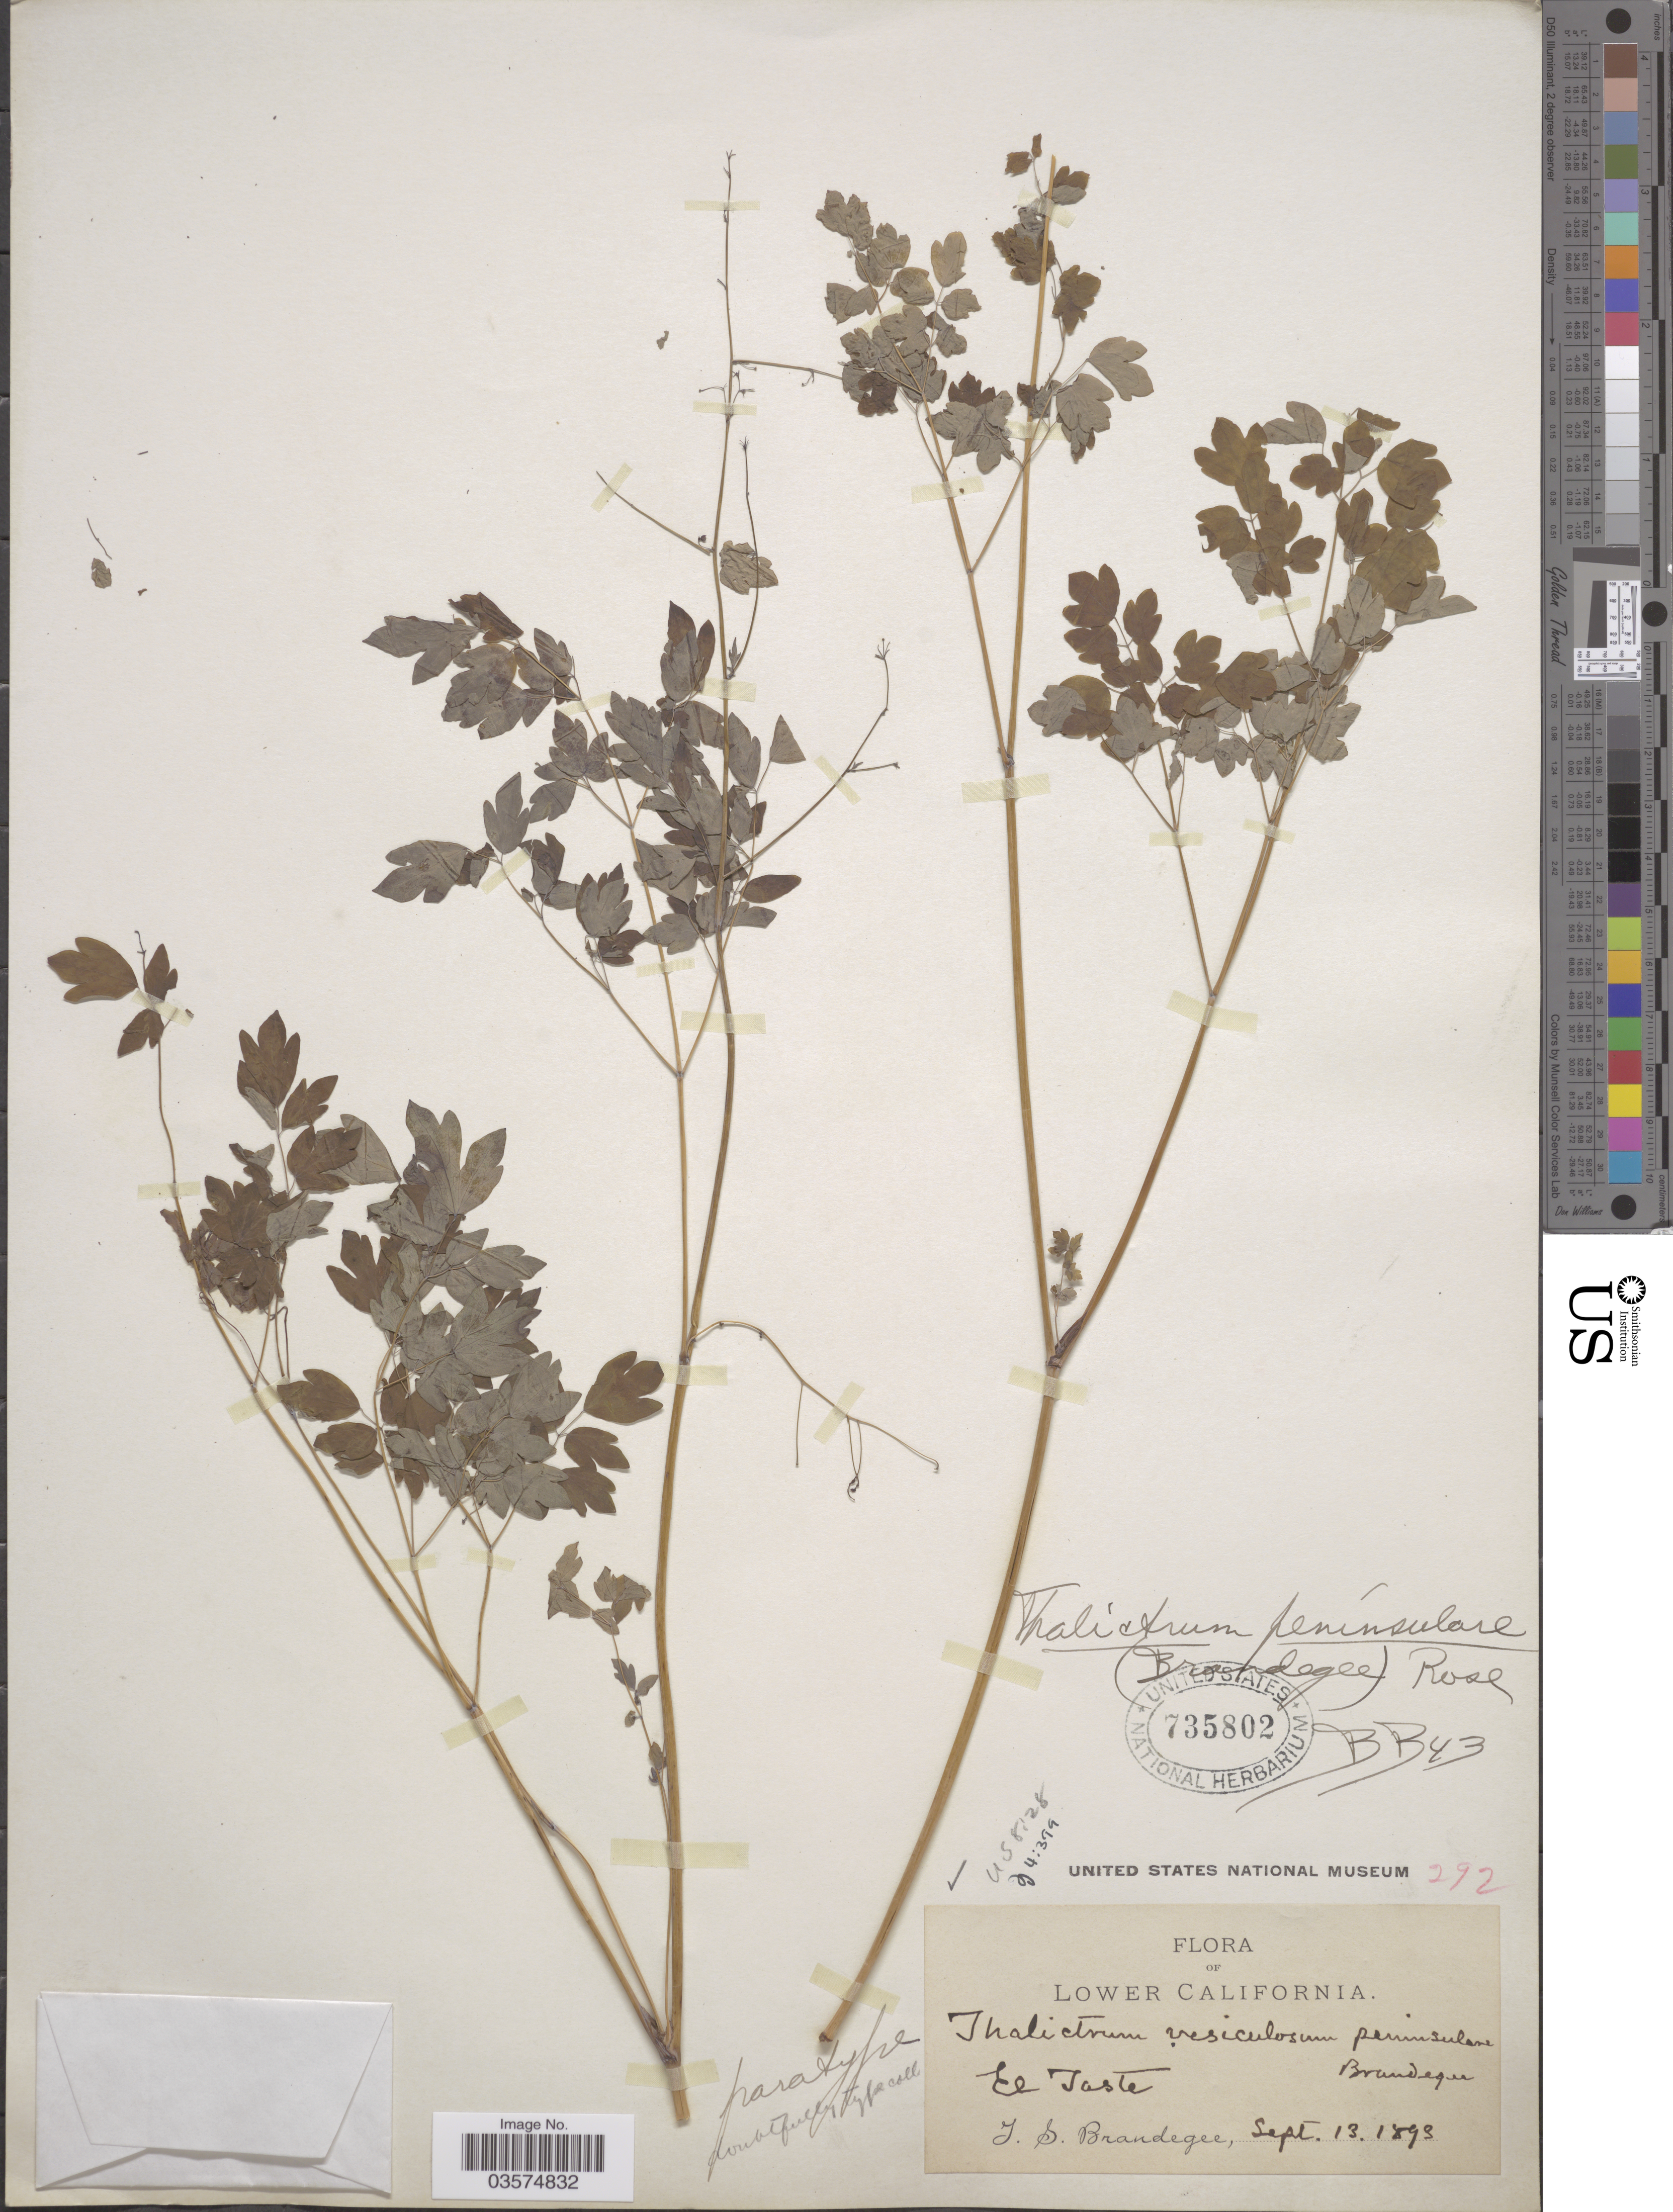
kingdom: Plantae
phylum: Tracheophyta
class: Magnoliopsida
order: Ranunculales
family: Ranunculaceae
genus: Thalictrum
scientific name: Thalictrum peninsulare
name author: (Brandegee) Rose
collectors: J. S. Brandegee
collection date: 1893-09-13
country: Mexico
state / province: Baja California Sur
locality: Lower California. El Taste.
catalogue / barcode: US 735802